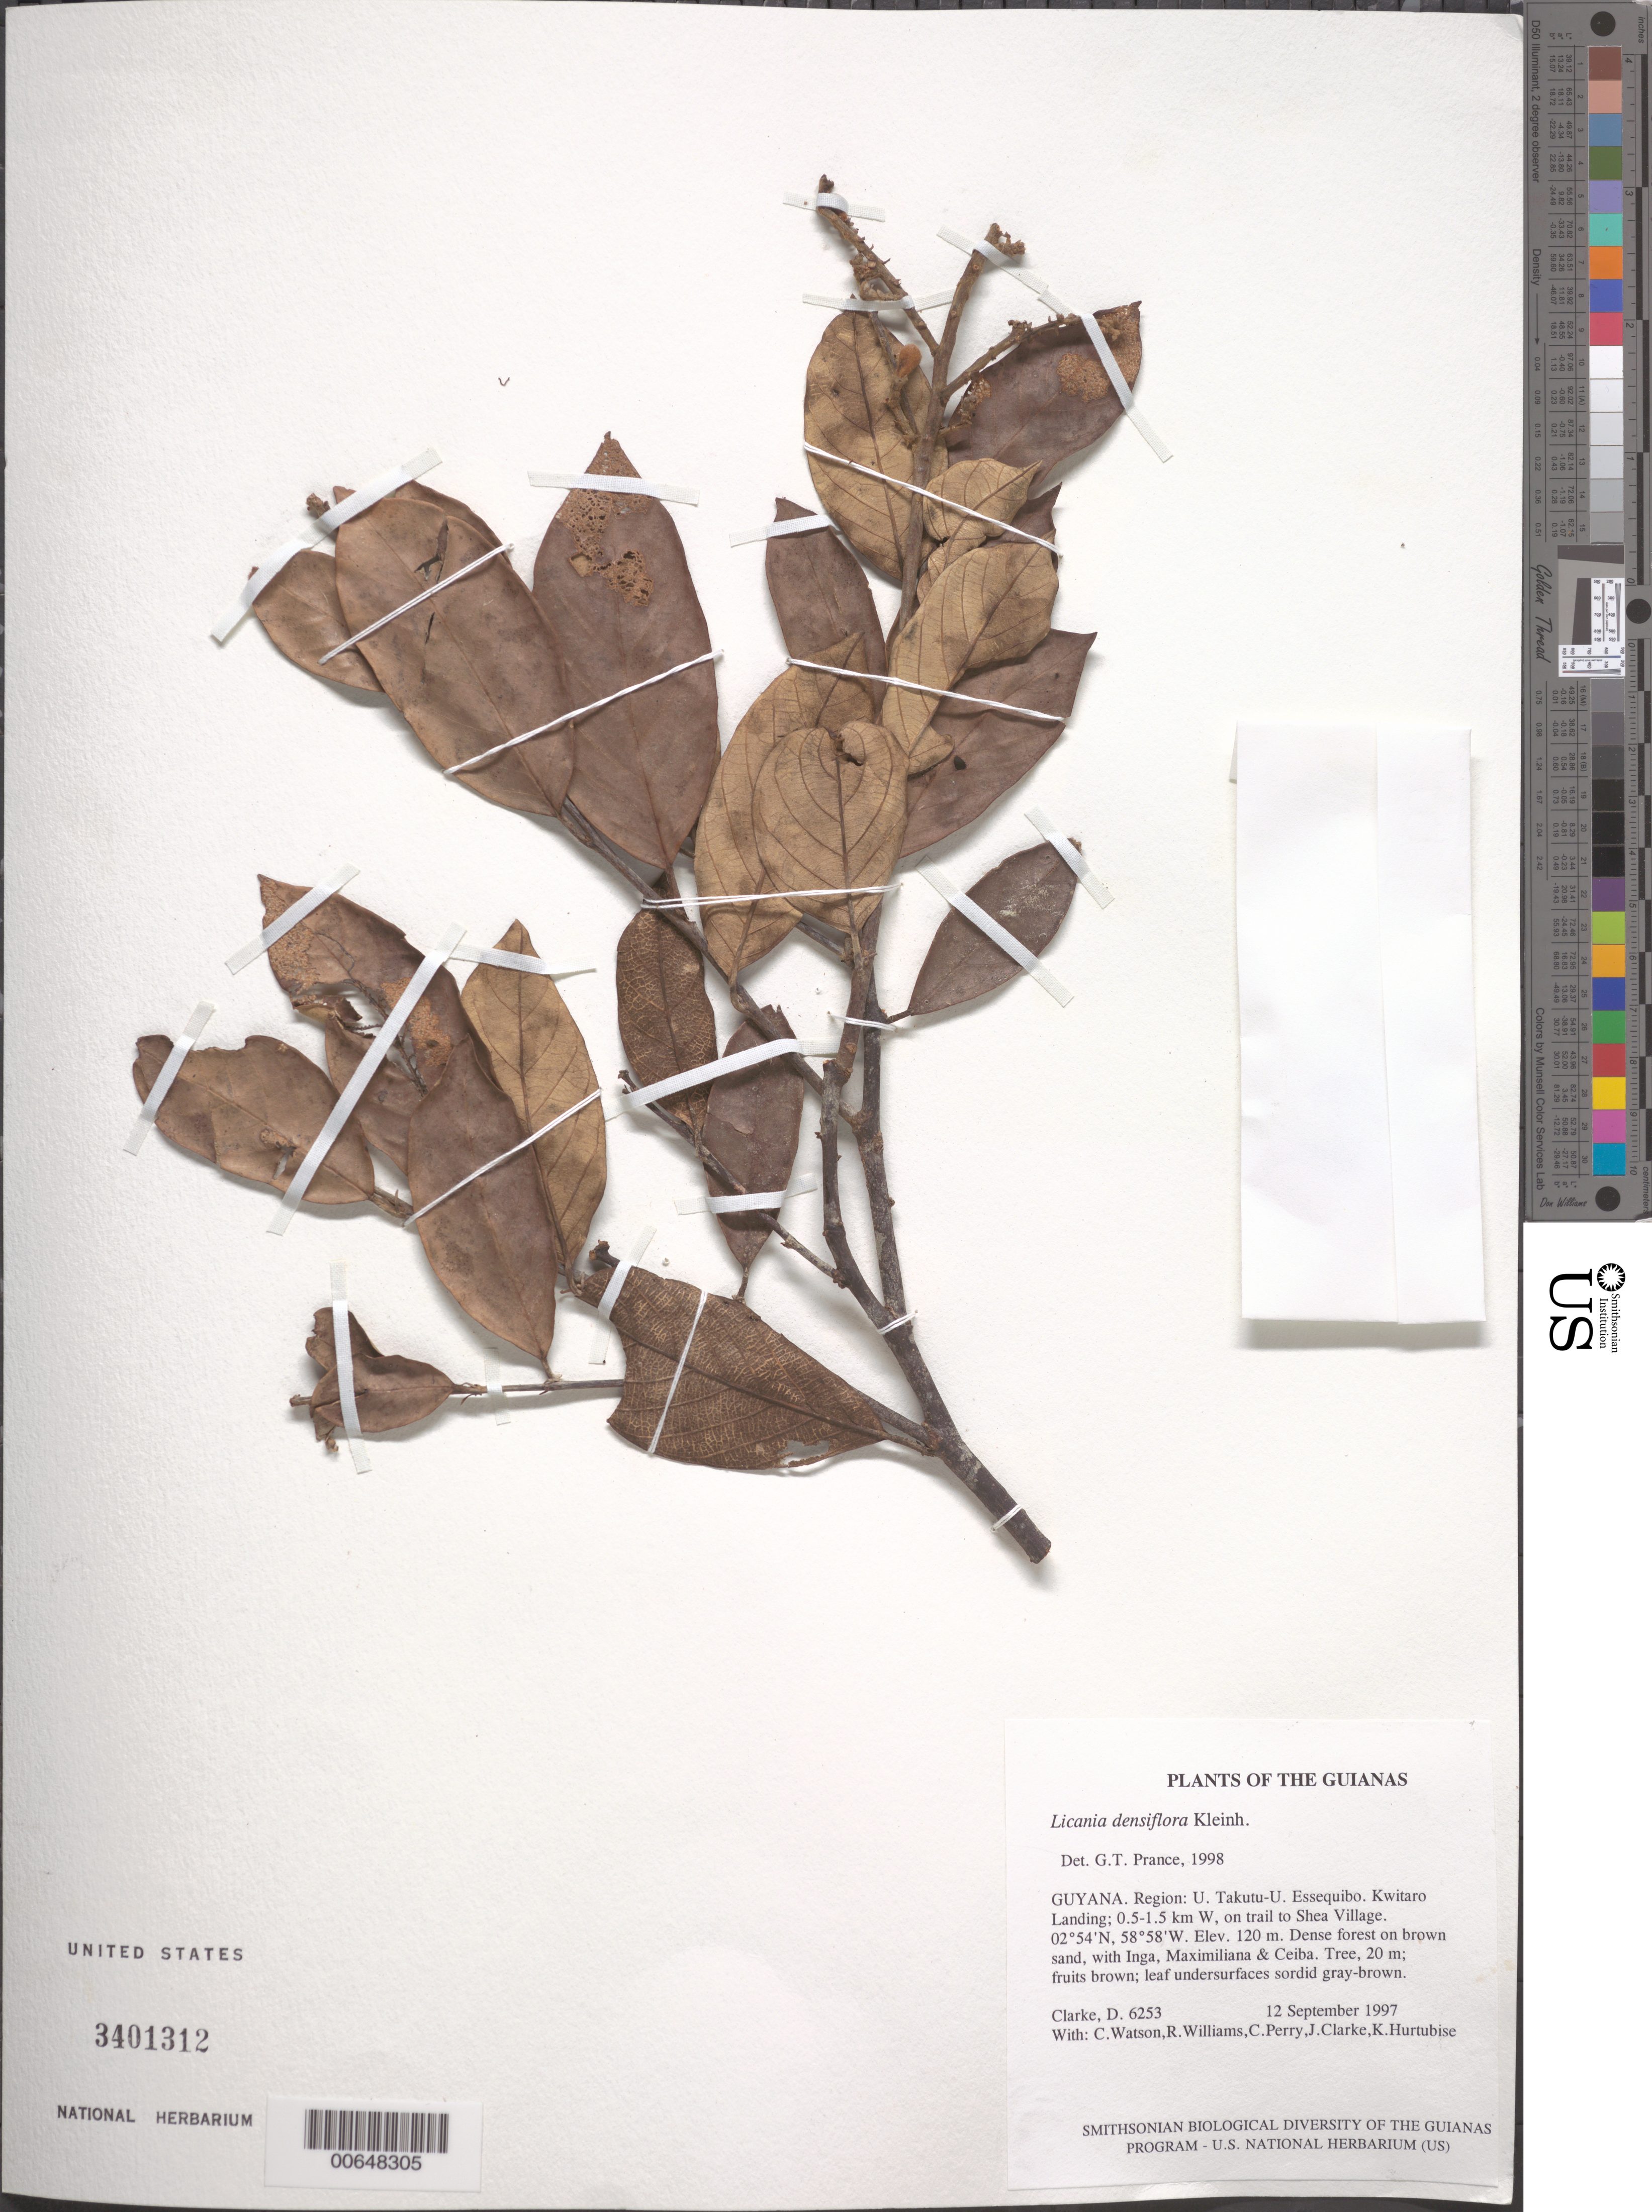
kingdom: Plantae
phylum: Tracheophyta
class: Magnoliopsida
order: Malpighiales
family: Chrysobalanaceae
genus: Licania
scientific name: Licania densiflora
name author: Kleinh.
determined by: Prance, G. T.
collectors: H. D. Clarke, C. Watson, R. Williams, C. Perry, J. Clarke & K. Hurtubise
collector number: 6253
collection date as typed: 12 September 1997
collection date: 1997-09-12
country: Guyana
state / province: U. Takutu-U. Essequibo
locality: Kwitaro Landing; 0.5-1.5 km W, on trail to Shea Village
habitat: Dense forest on brown sand, with Inga, Maximiliana & Ceiba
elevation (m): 120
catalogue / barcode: US 3401312